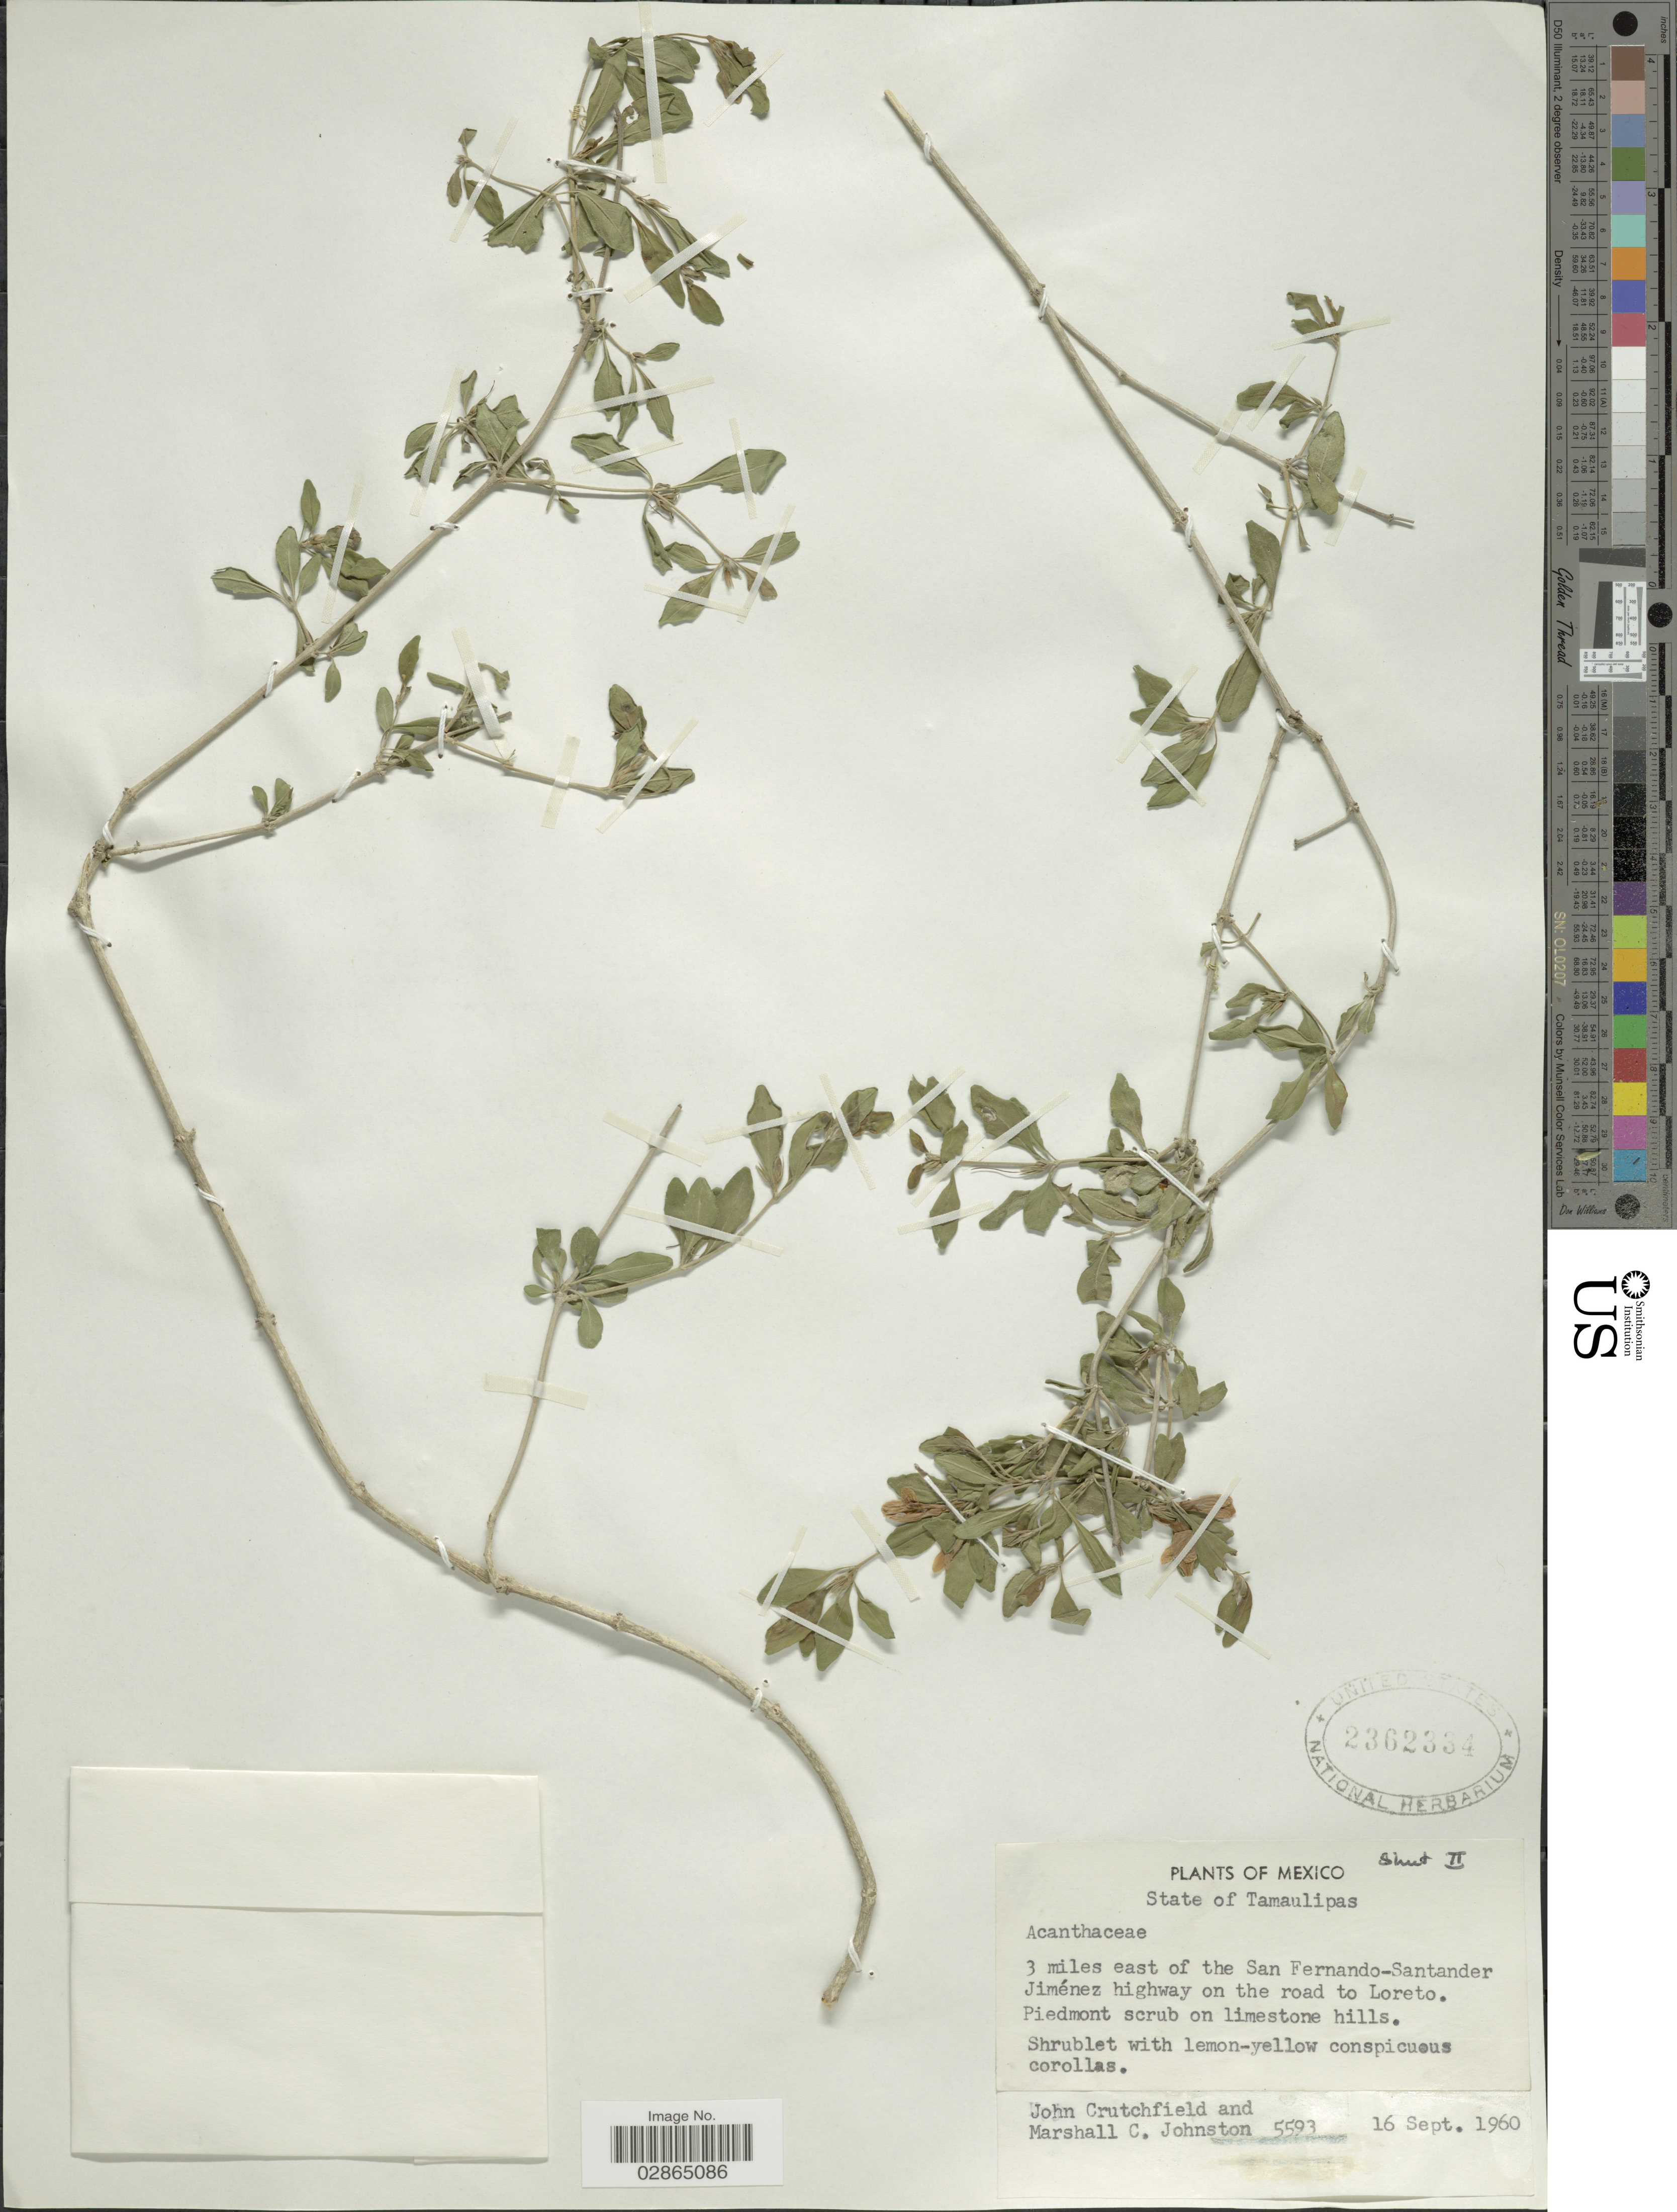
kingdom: Plantae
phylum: Tracheophyta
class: Magnoliopsida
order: Lamiales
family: Acanthaceae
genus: Holographis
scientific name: Holographis ehrenbergiana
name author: Nees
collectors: J. Crutchfield & M. Johnston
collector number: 5593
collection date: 1960-09-16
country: Mexico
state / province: Tamaulipas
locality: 3 miles east of the San Fernando-Santander Jiménez highway on the road to Loreto.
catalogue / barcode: US 2362334